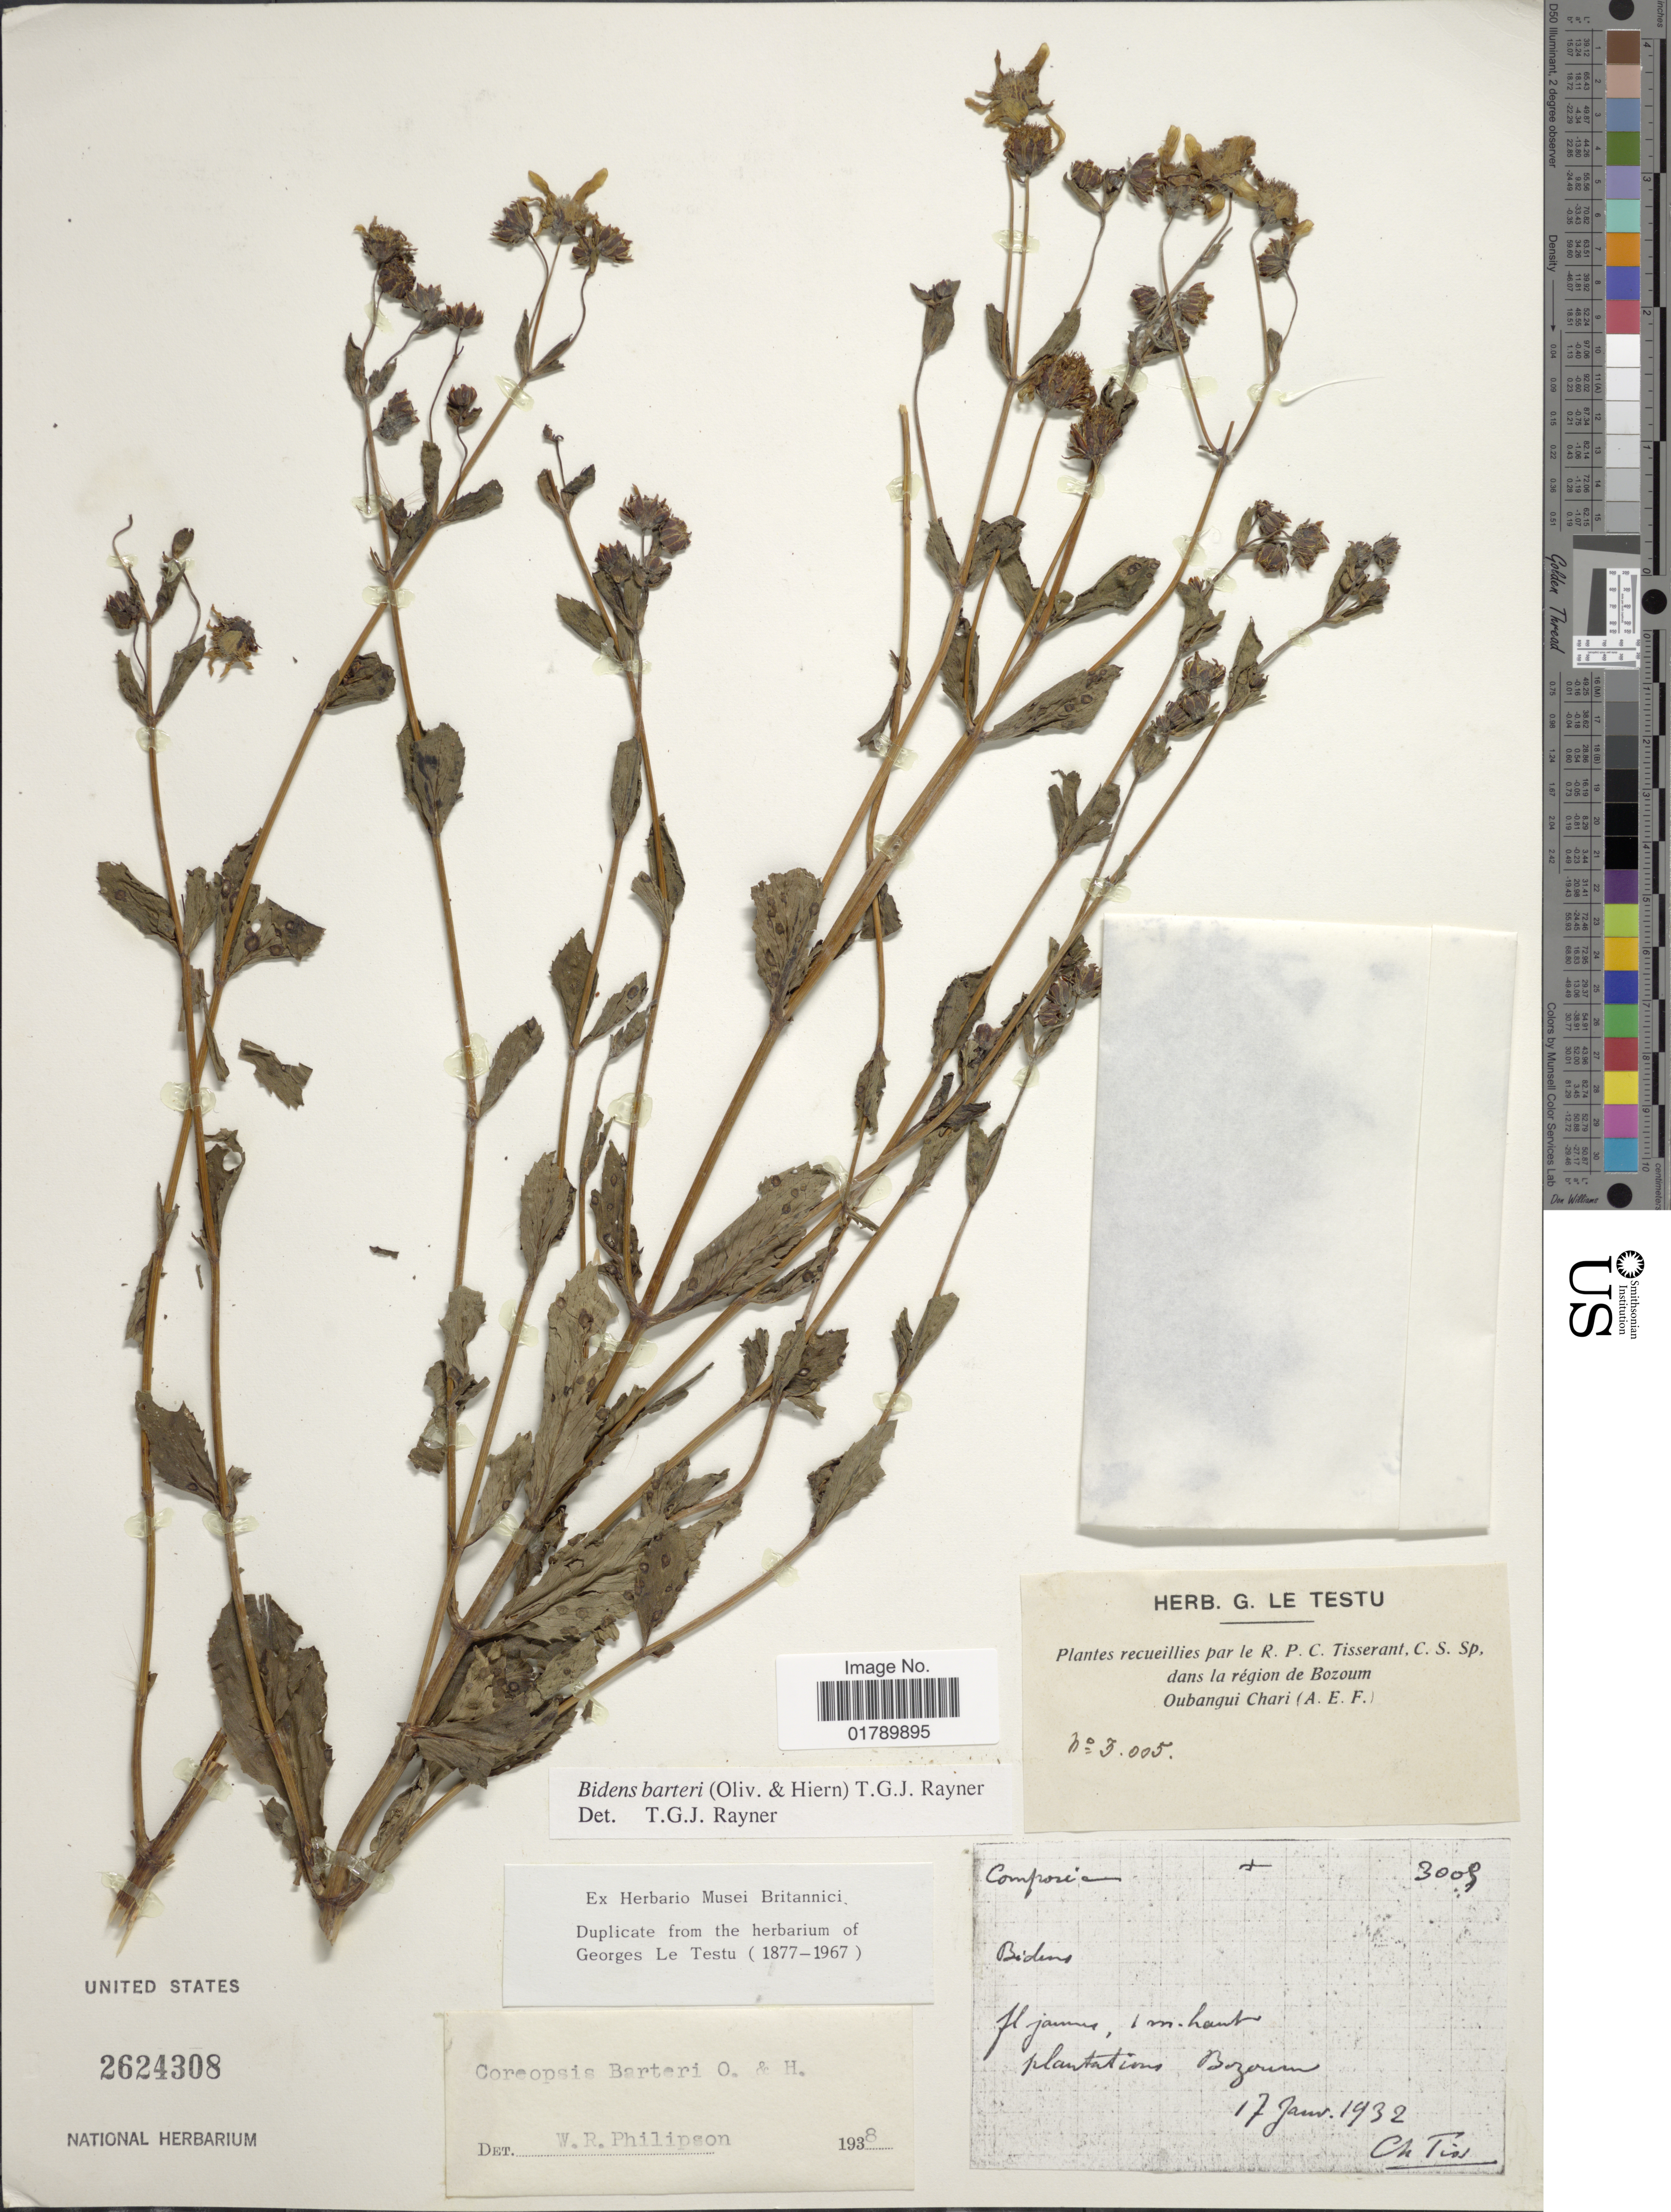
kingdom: Plantae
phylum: Tracheophyta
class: Magnoliopsida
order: Asterales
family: Asteraceae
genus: Bidens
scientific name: Bidens barteri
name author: (Oliv. & Hiern) T. G. J. Rayner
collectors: C. Tisserant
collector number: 3005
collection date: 1932-01-17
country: Central African Republic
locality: La region de Bozoum. Oubangui Chari. plantation Bozoum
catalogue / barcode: US 2624308